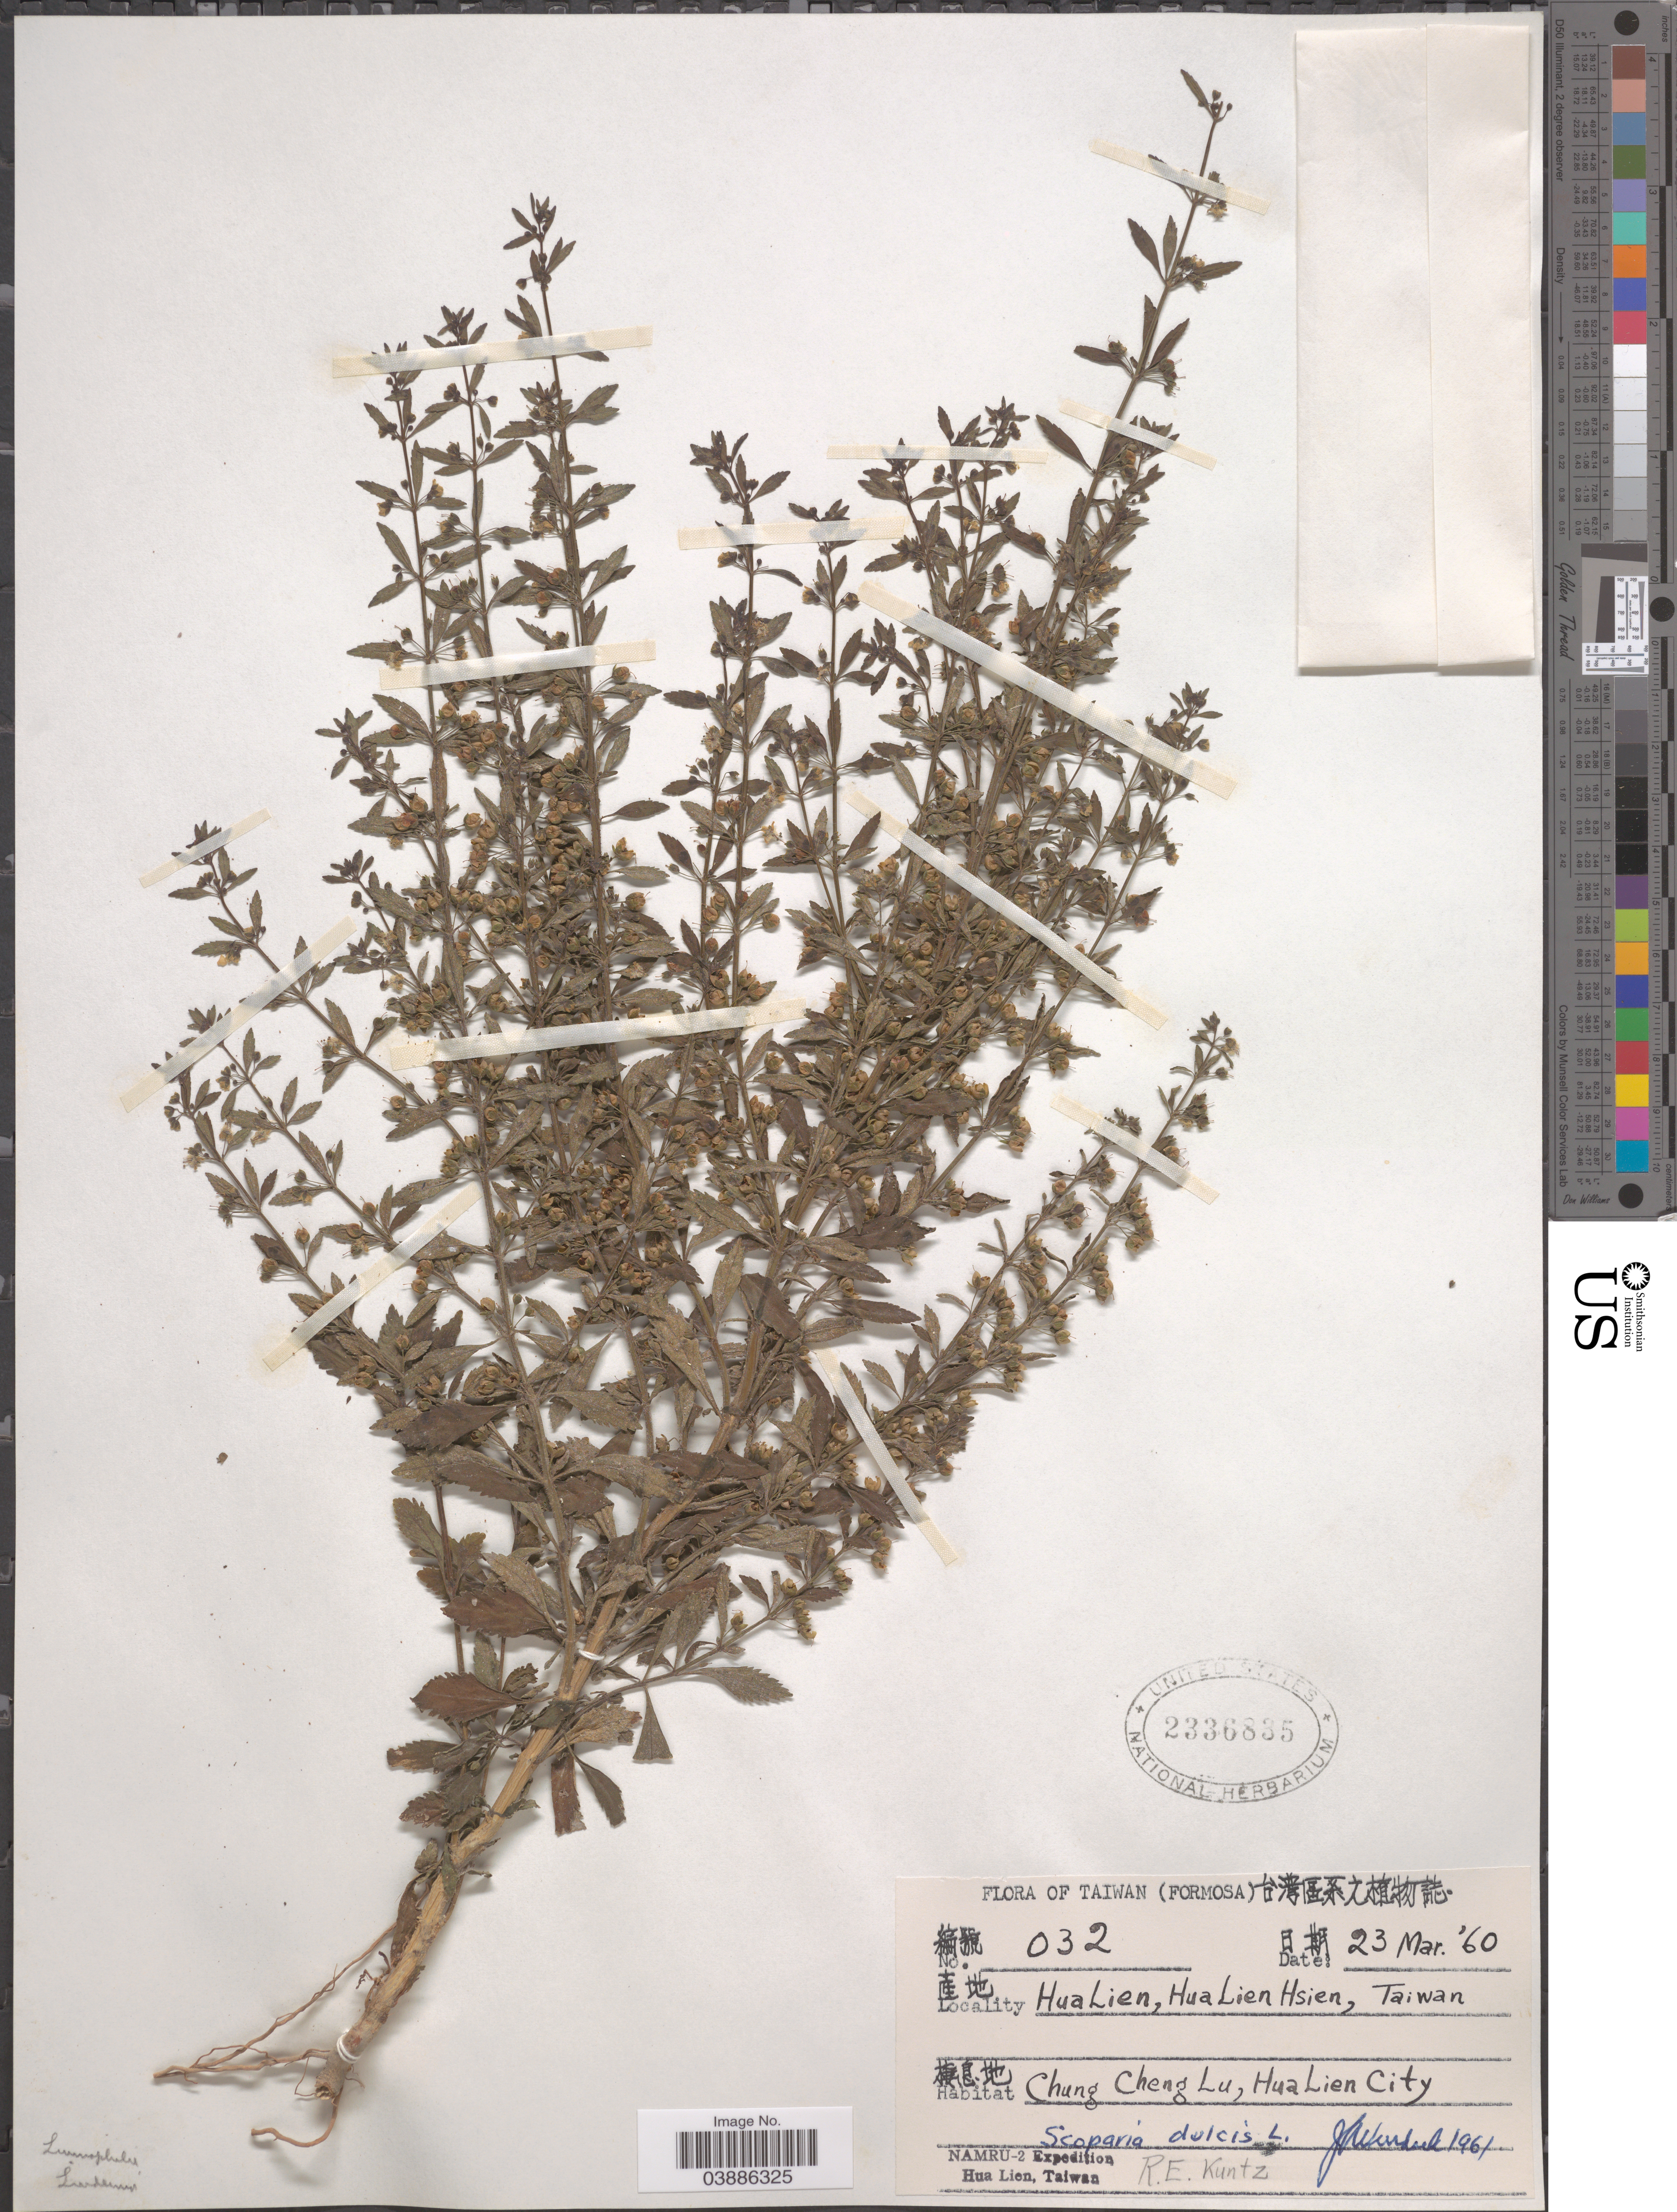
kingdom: Plantae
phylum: Tracheophyta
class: Magnoliopsida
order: Lamiales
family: Plantaginaceae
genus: Scoparia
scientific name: Scoparia dulcis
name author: L.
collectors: R. E. Kuntz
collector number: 032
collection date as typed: Transcribed d/m/y: 23/3/60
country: Taiwan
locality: Formosa. Hua Lien, Hua Lien Hsien. Chung Cheng Lu, Hua Lien City.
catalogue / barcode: US 2336835